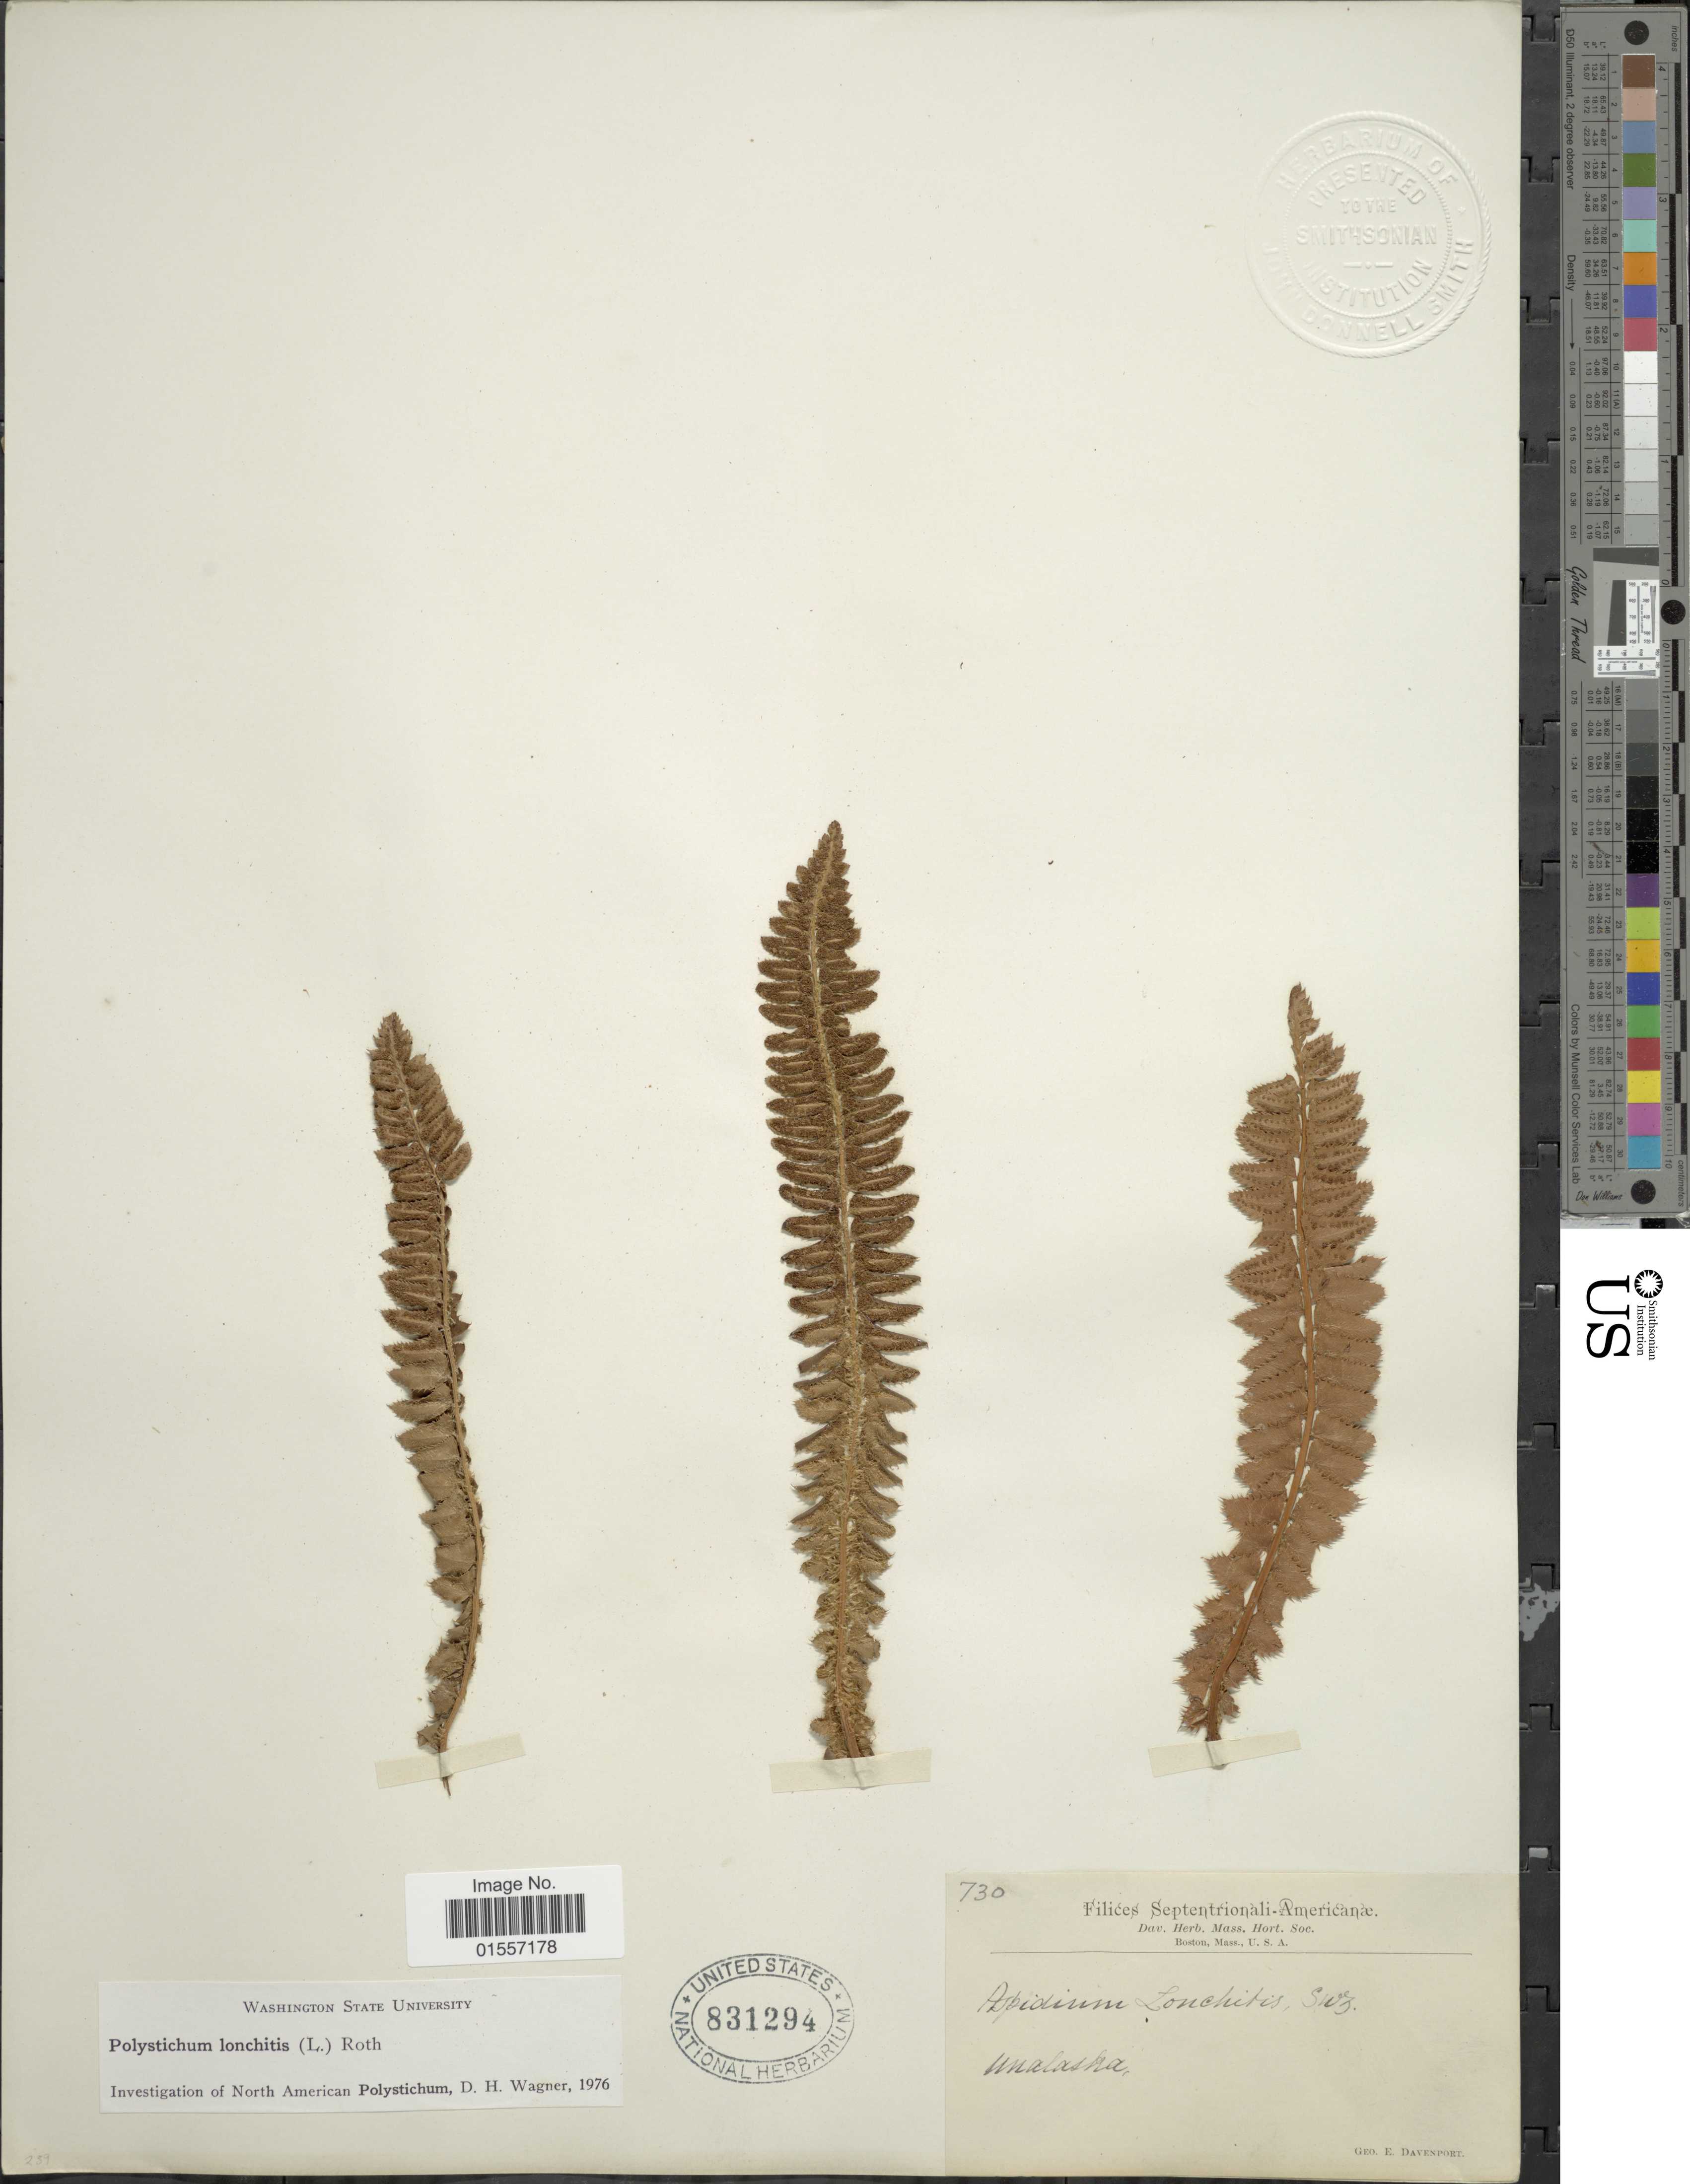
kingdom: Plantae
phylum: Tracheophyta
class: Polypodiopsida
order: Polypodiales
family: Dryopteridaceae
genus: Polystichum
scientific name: Polystichum lonchitis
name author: (Roth) L.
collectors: G. E. Davenport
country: United States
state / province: Alaska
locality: Unalaska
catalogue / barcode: US 831294